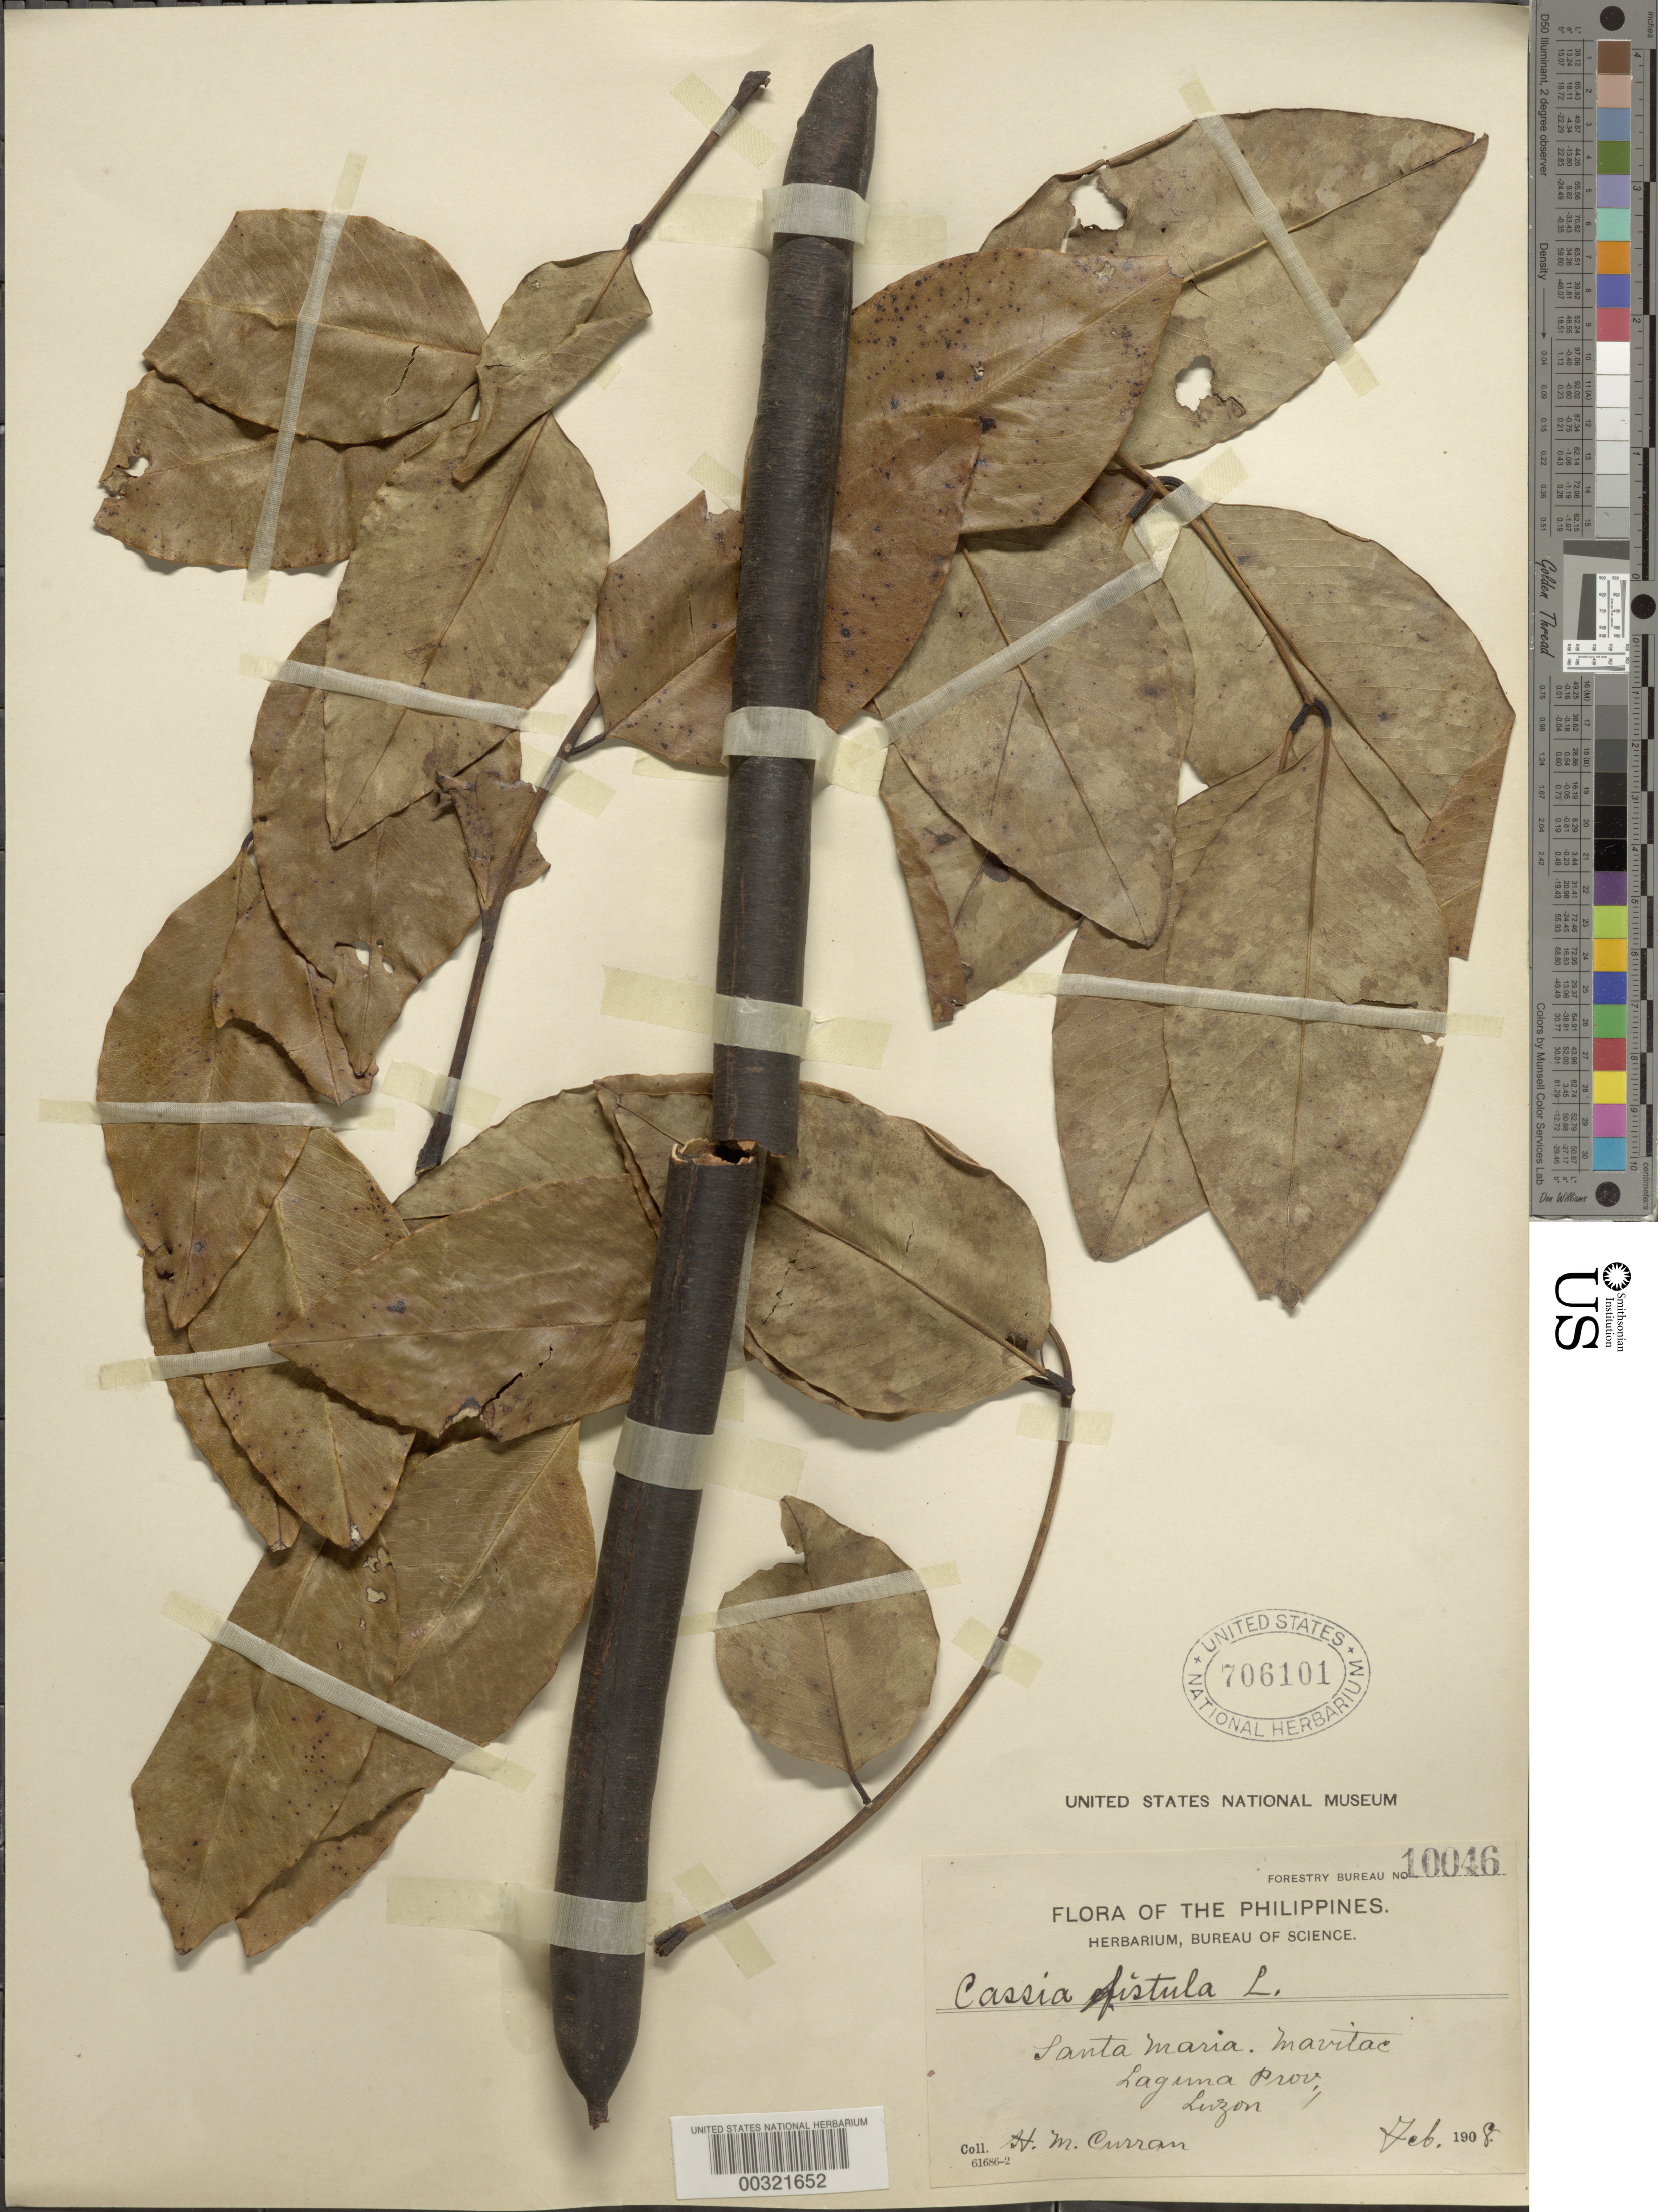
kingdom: Plantae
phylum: Tracheophyta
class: Magnoliopsida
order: Fabales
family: Fabaceae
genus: Cassia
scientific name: Cassia fistula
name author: L.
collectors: H. M. Curran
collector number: Forestry Bureau No. 11046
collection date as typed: Feb 1908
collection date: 1908-02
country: Philippines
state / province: Calabarzon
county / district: Laguna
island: Luzon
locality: Santa maria; mavitac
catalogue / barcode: US 706101